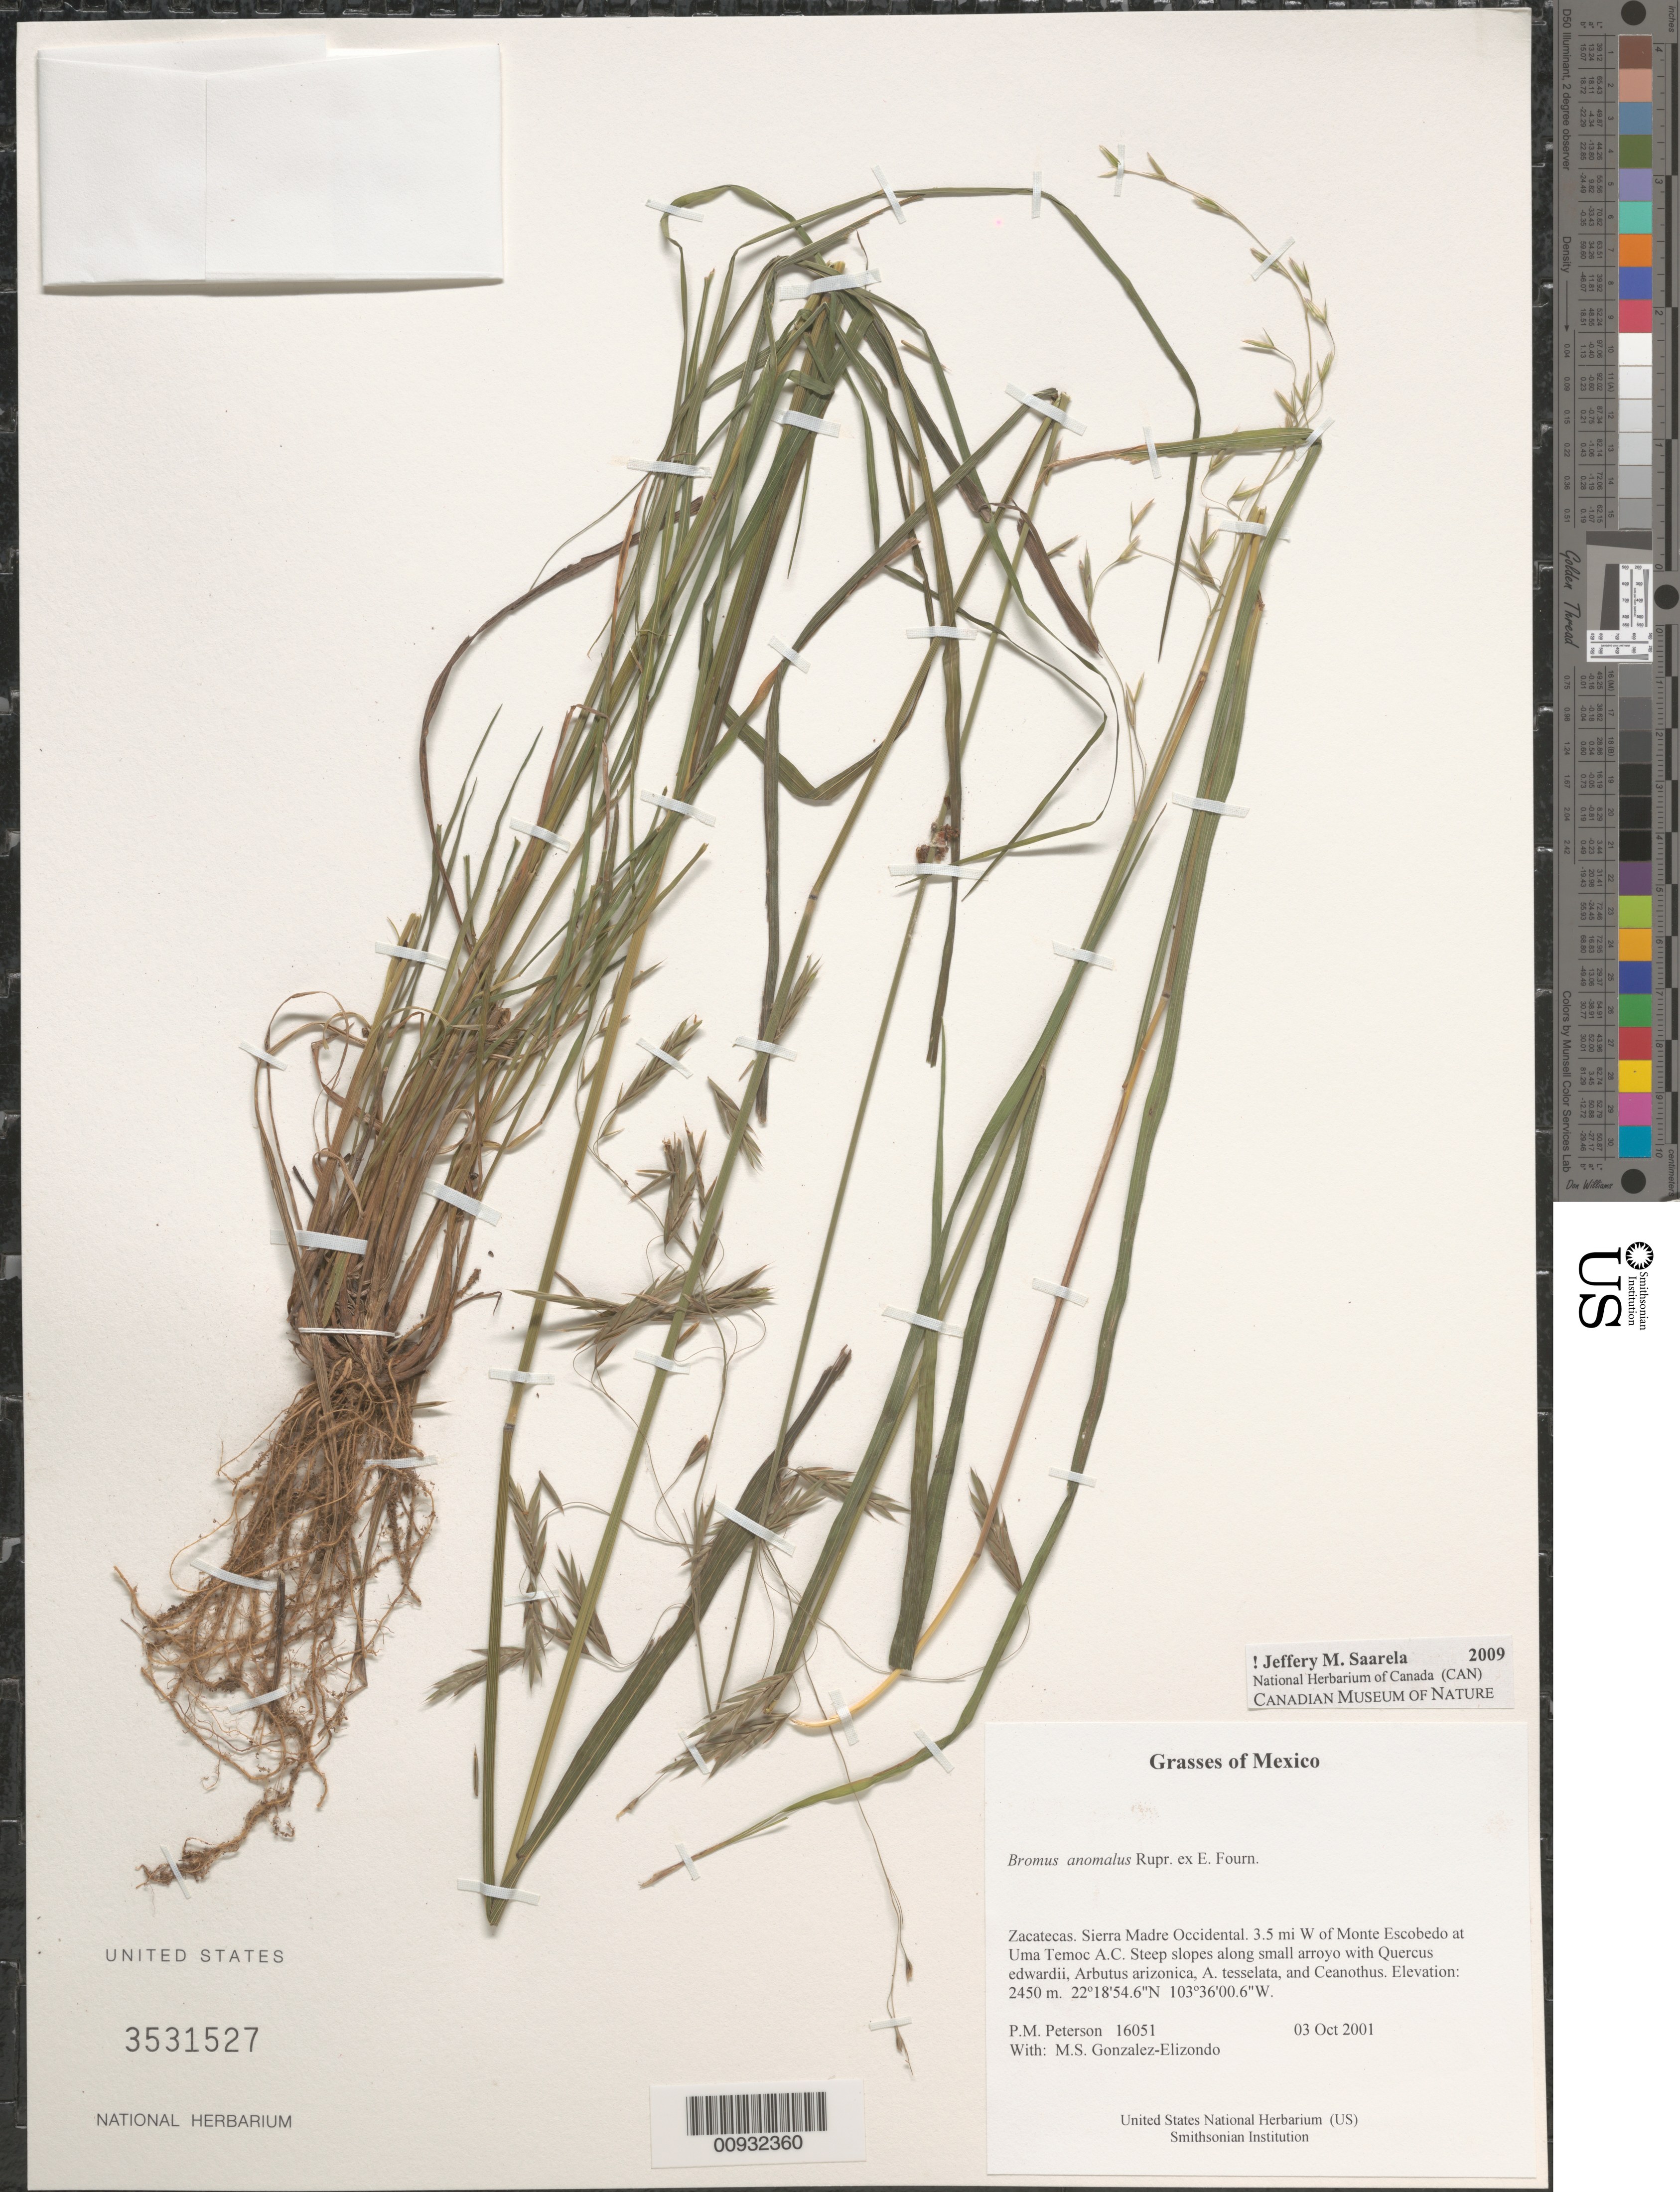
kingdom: Plantae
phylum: Tracheophyta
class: Liliopsida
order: Poales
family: Poaceae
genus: Bromus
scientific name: Bromus anomalus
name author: Rupr. ex E. Fourn.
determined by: Saarela, J. M., (CAN), Canadian Museum of Nature (CANADA)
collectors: P. M. Peterson & M. S. González-Elizondo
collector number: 16051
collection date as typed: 03 Oct 2001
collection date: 2001-10-03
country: Mexico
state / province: Zacatecas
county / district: Sierra Madre Occidental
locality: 3.5 mi W of Monte Escobedo at Uma Temoc A.C. Steep slopes along small arroyo with Quercus edwardii, Arbutus arizonica, A. tesselata, and Ceanothus.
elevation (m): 2450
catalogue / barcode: US 3531527